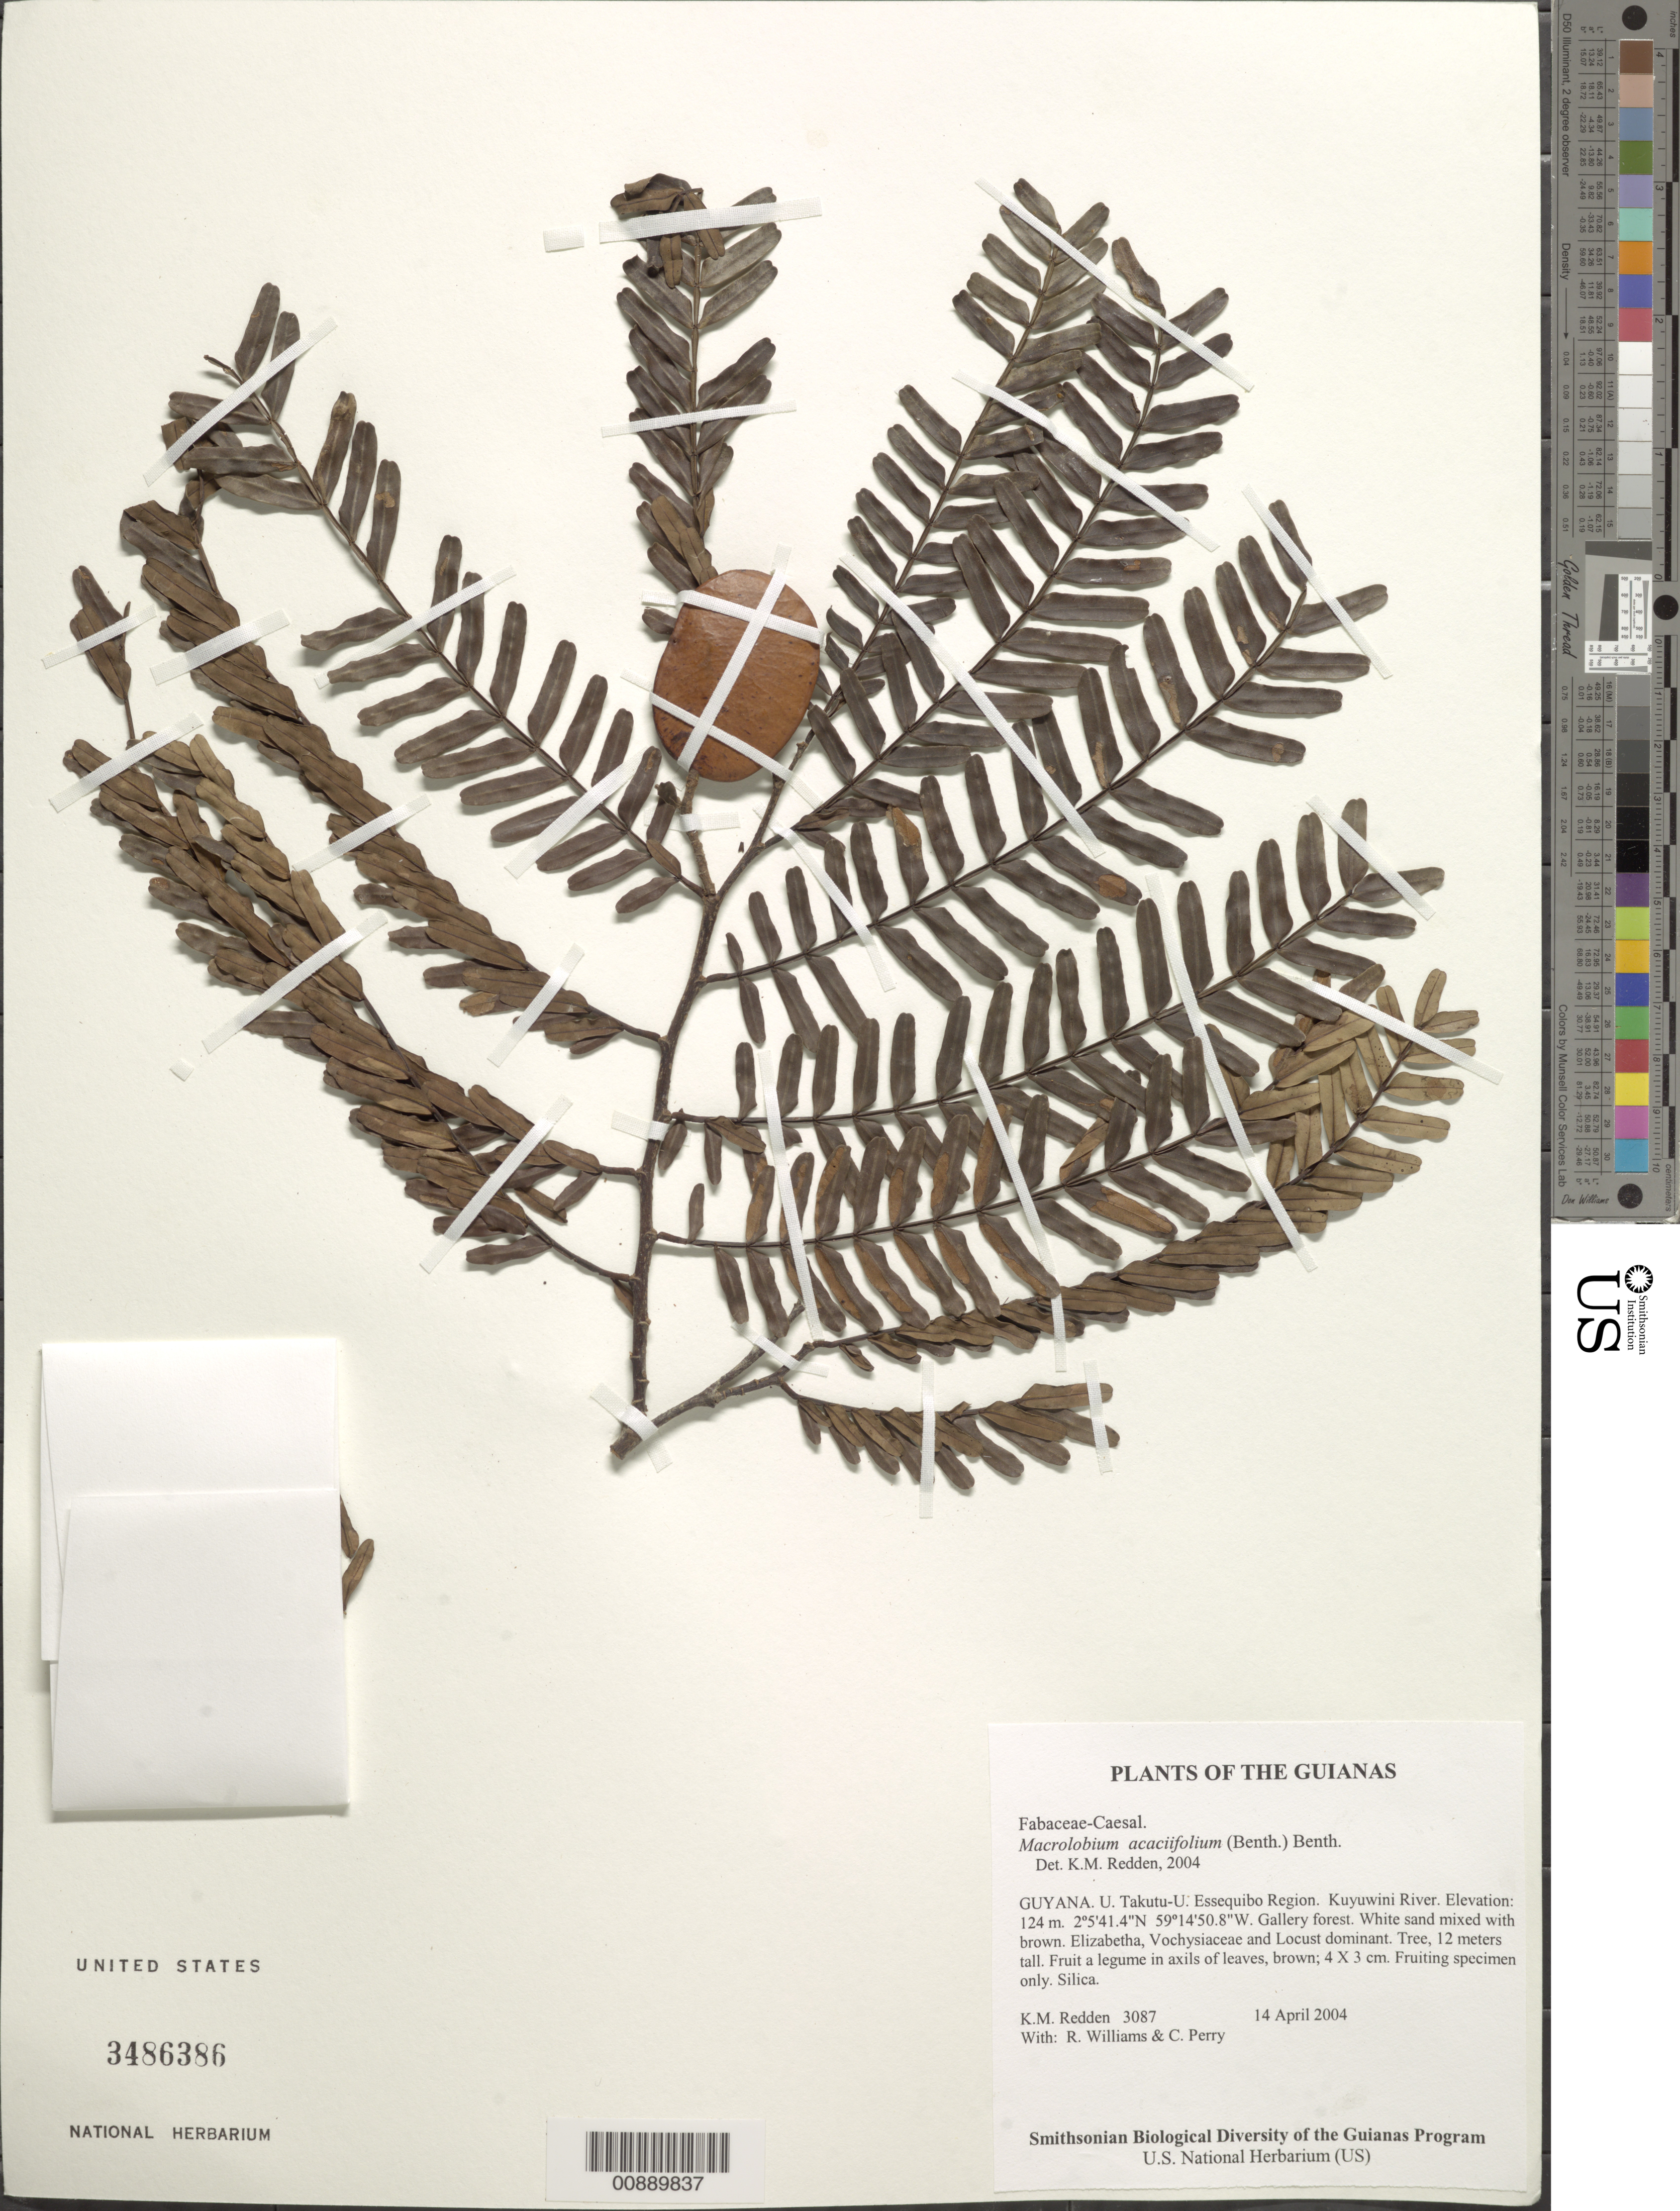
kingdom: Plantae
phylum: Tracheophyta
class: Magnoliopsida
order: Fabales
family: Fabaceae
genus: Macrolobium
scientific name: Macrolobium acaciifolium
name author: (Benth.) Benth.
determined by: Redden, K. M.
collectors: K. M. Redden, R. Williams & C. Perry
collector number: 3087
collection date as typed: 14 April 2004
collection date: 2004-04-14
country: Guyana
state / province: U. Takutu-U. Essequibo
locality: Kuyuwini River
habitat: Gallery forest. White sand mixed with brown. Elizabetha, Vochysiaceae and Locust dominant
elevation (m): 124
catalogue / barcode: US 3486386